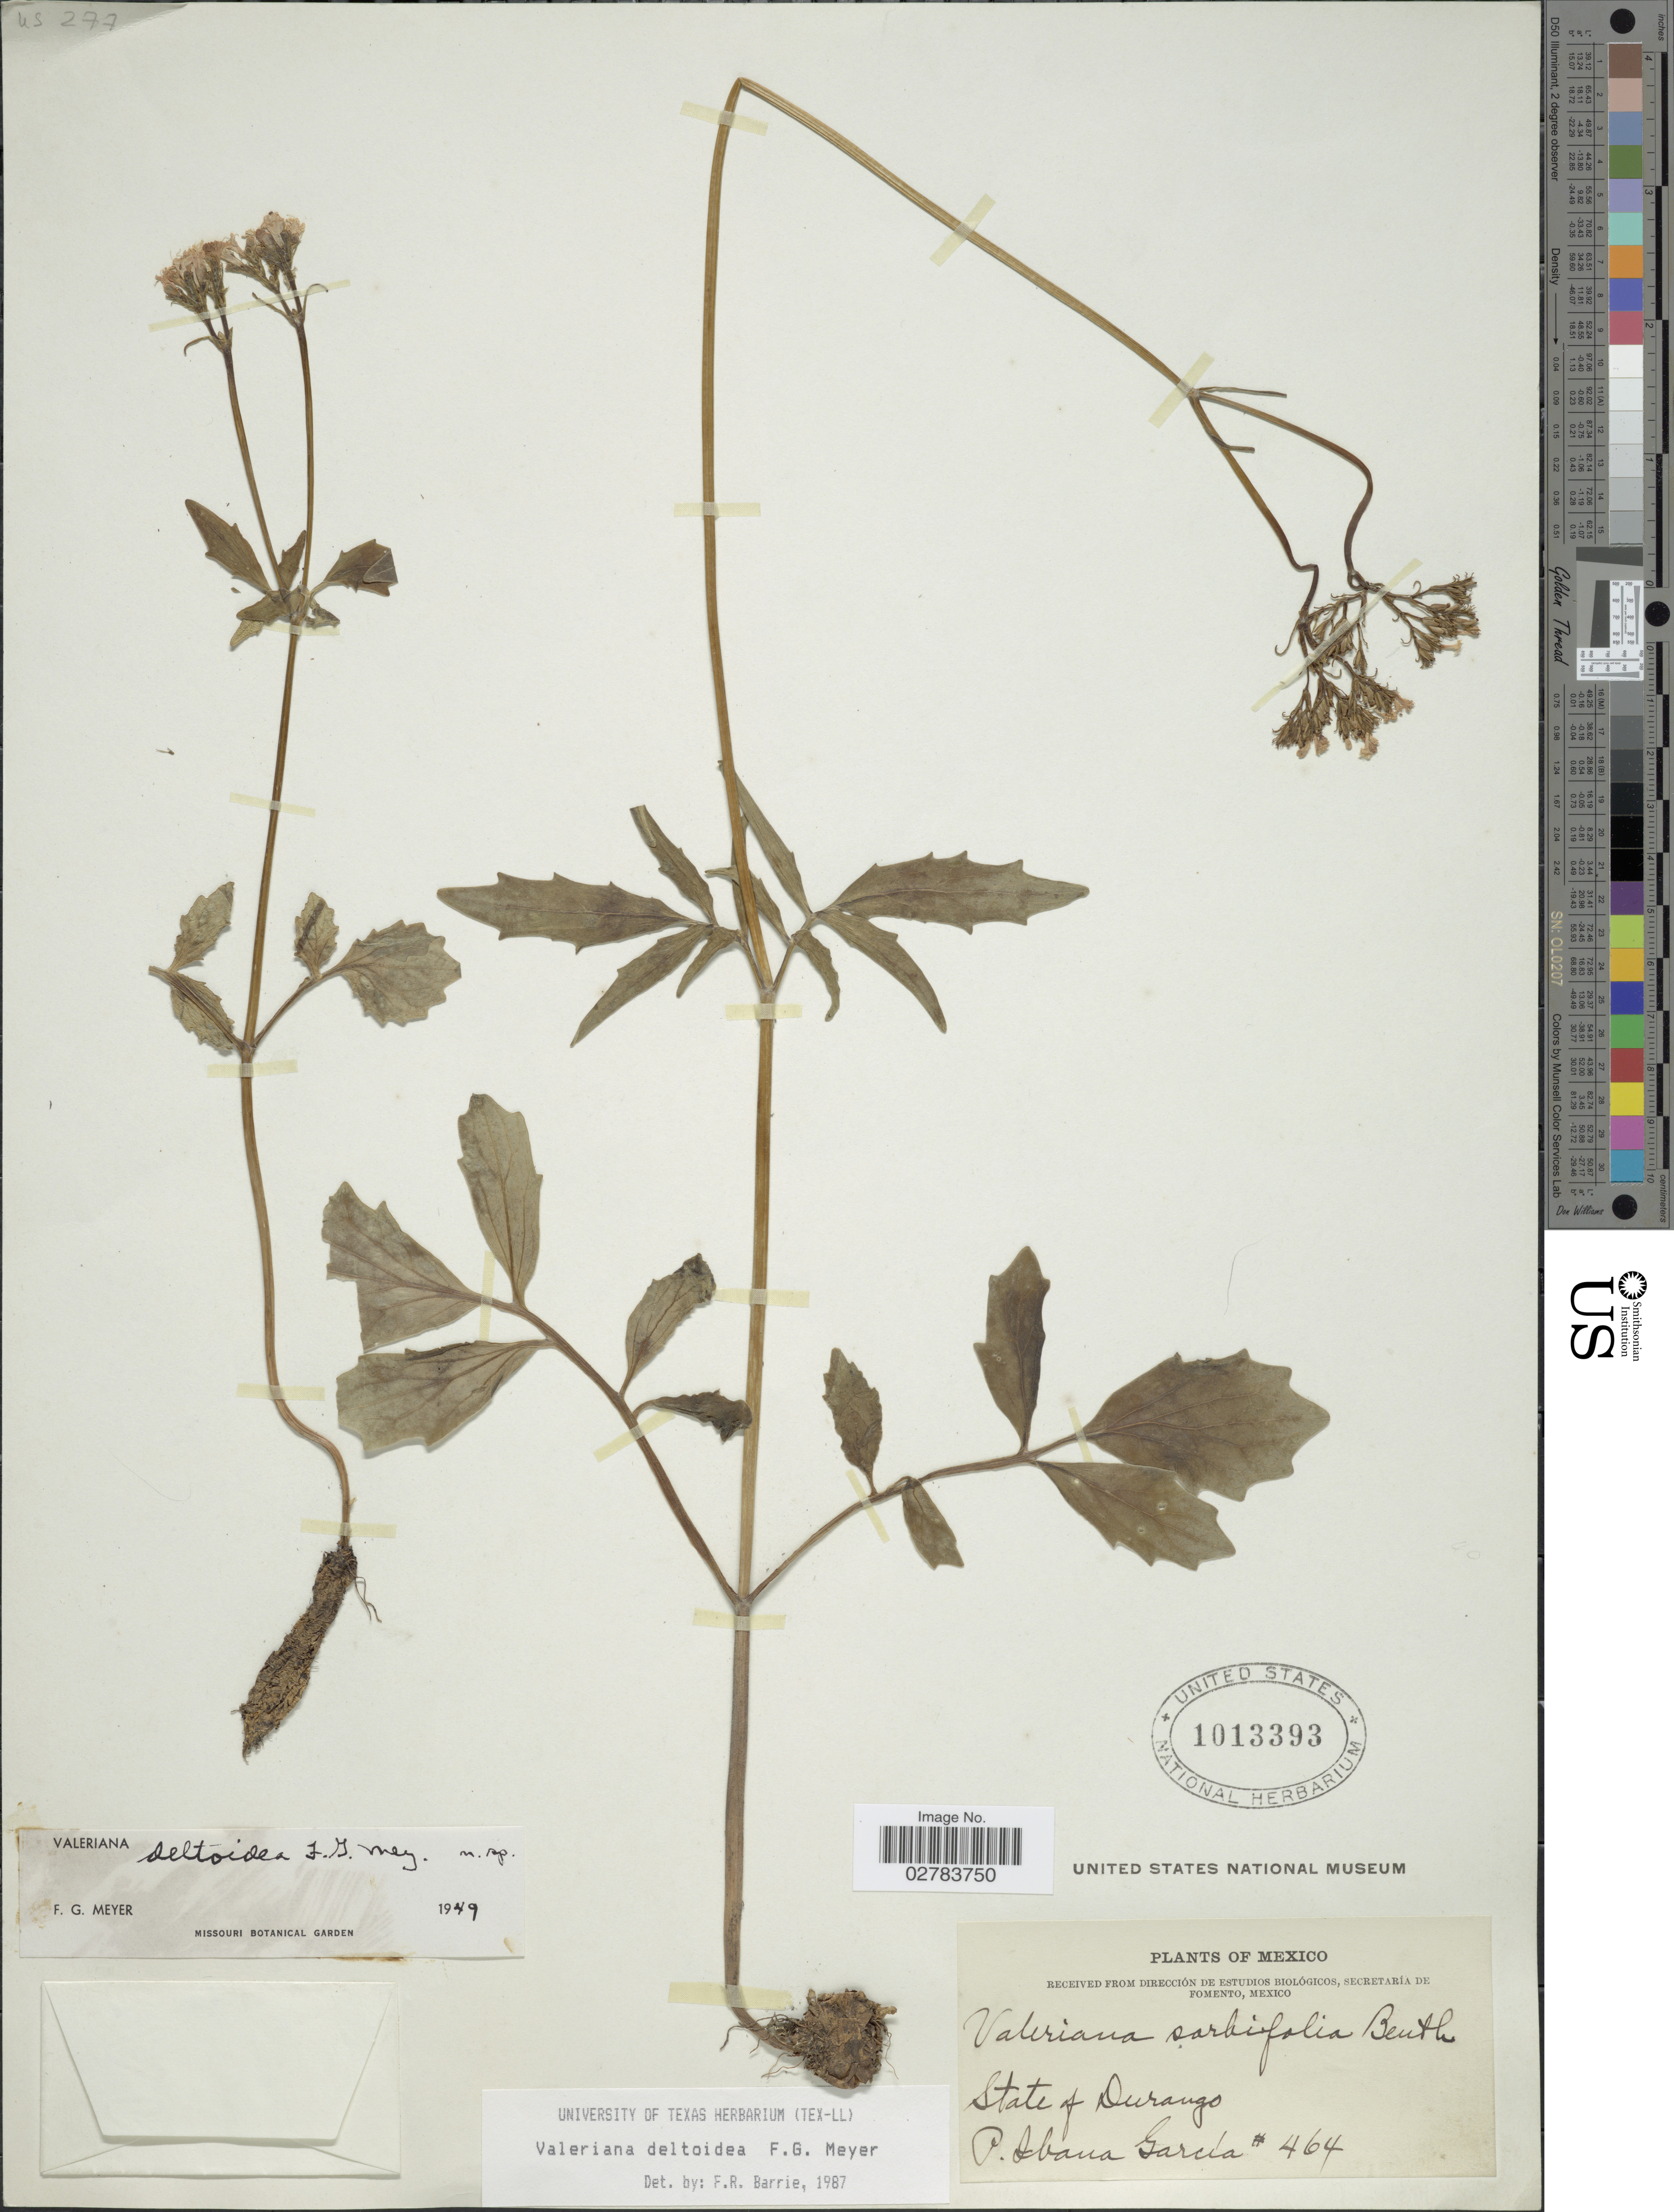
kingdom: Plantae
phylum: Tracheophyta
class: Magnoliopsida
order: Dipsacales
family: Caprifoliaceae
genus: Valeriana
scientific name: Valeriana deltoidea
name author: F.G. Mey.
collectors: P. I. Garcia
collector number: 464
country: Mexico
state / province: Durango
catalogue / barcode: US 1013393